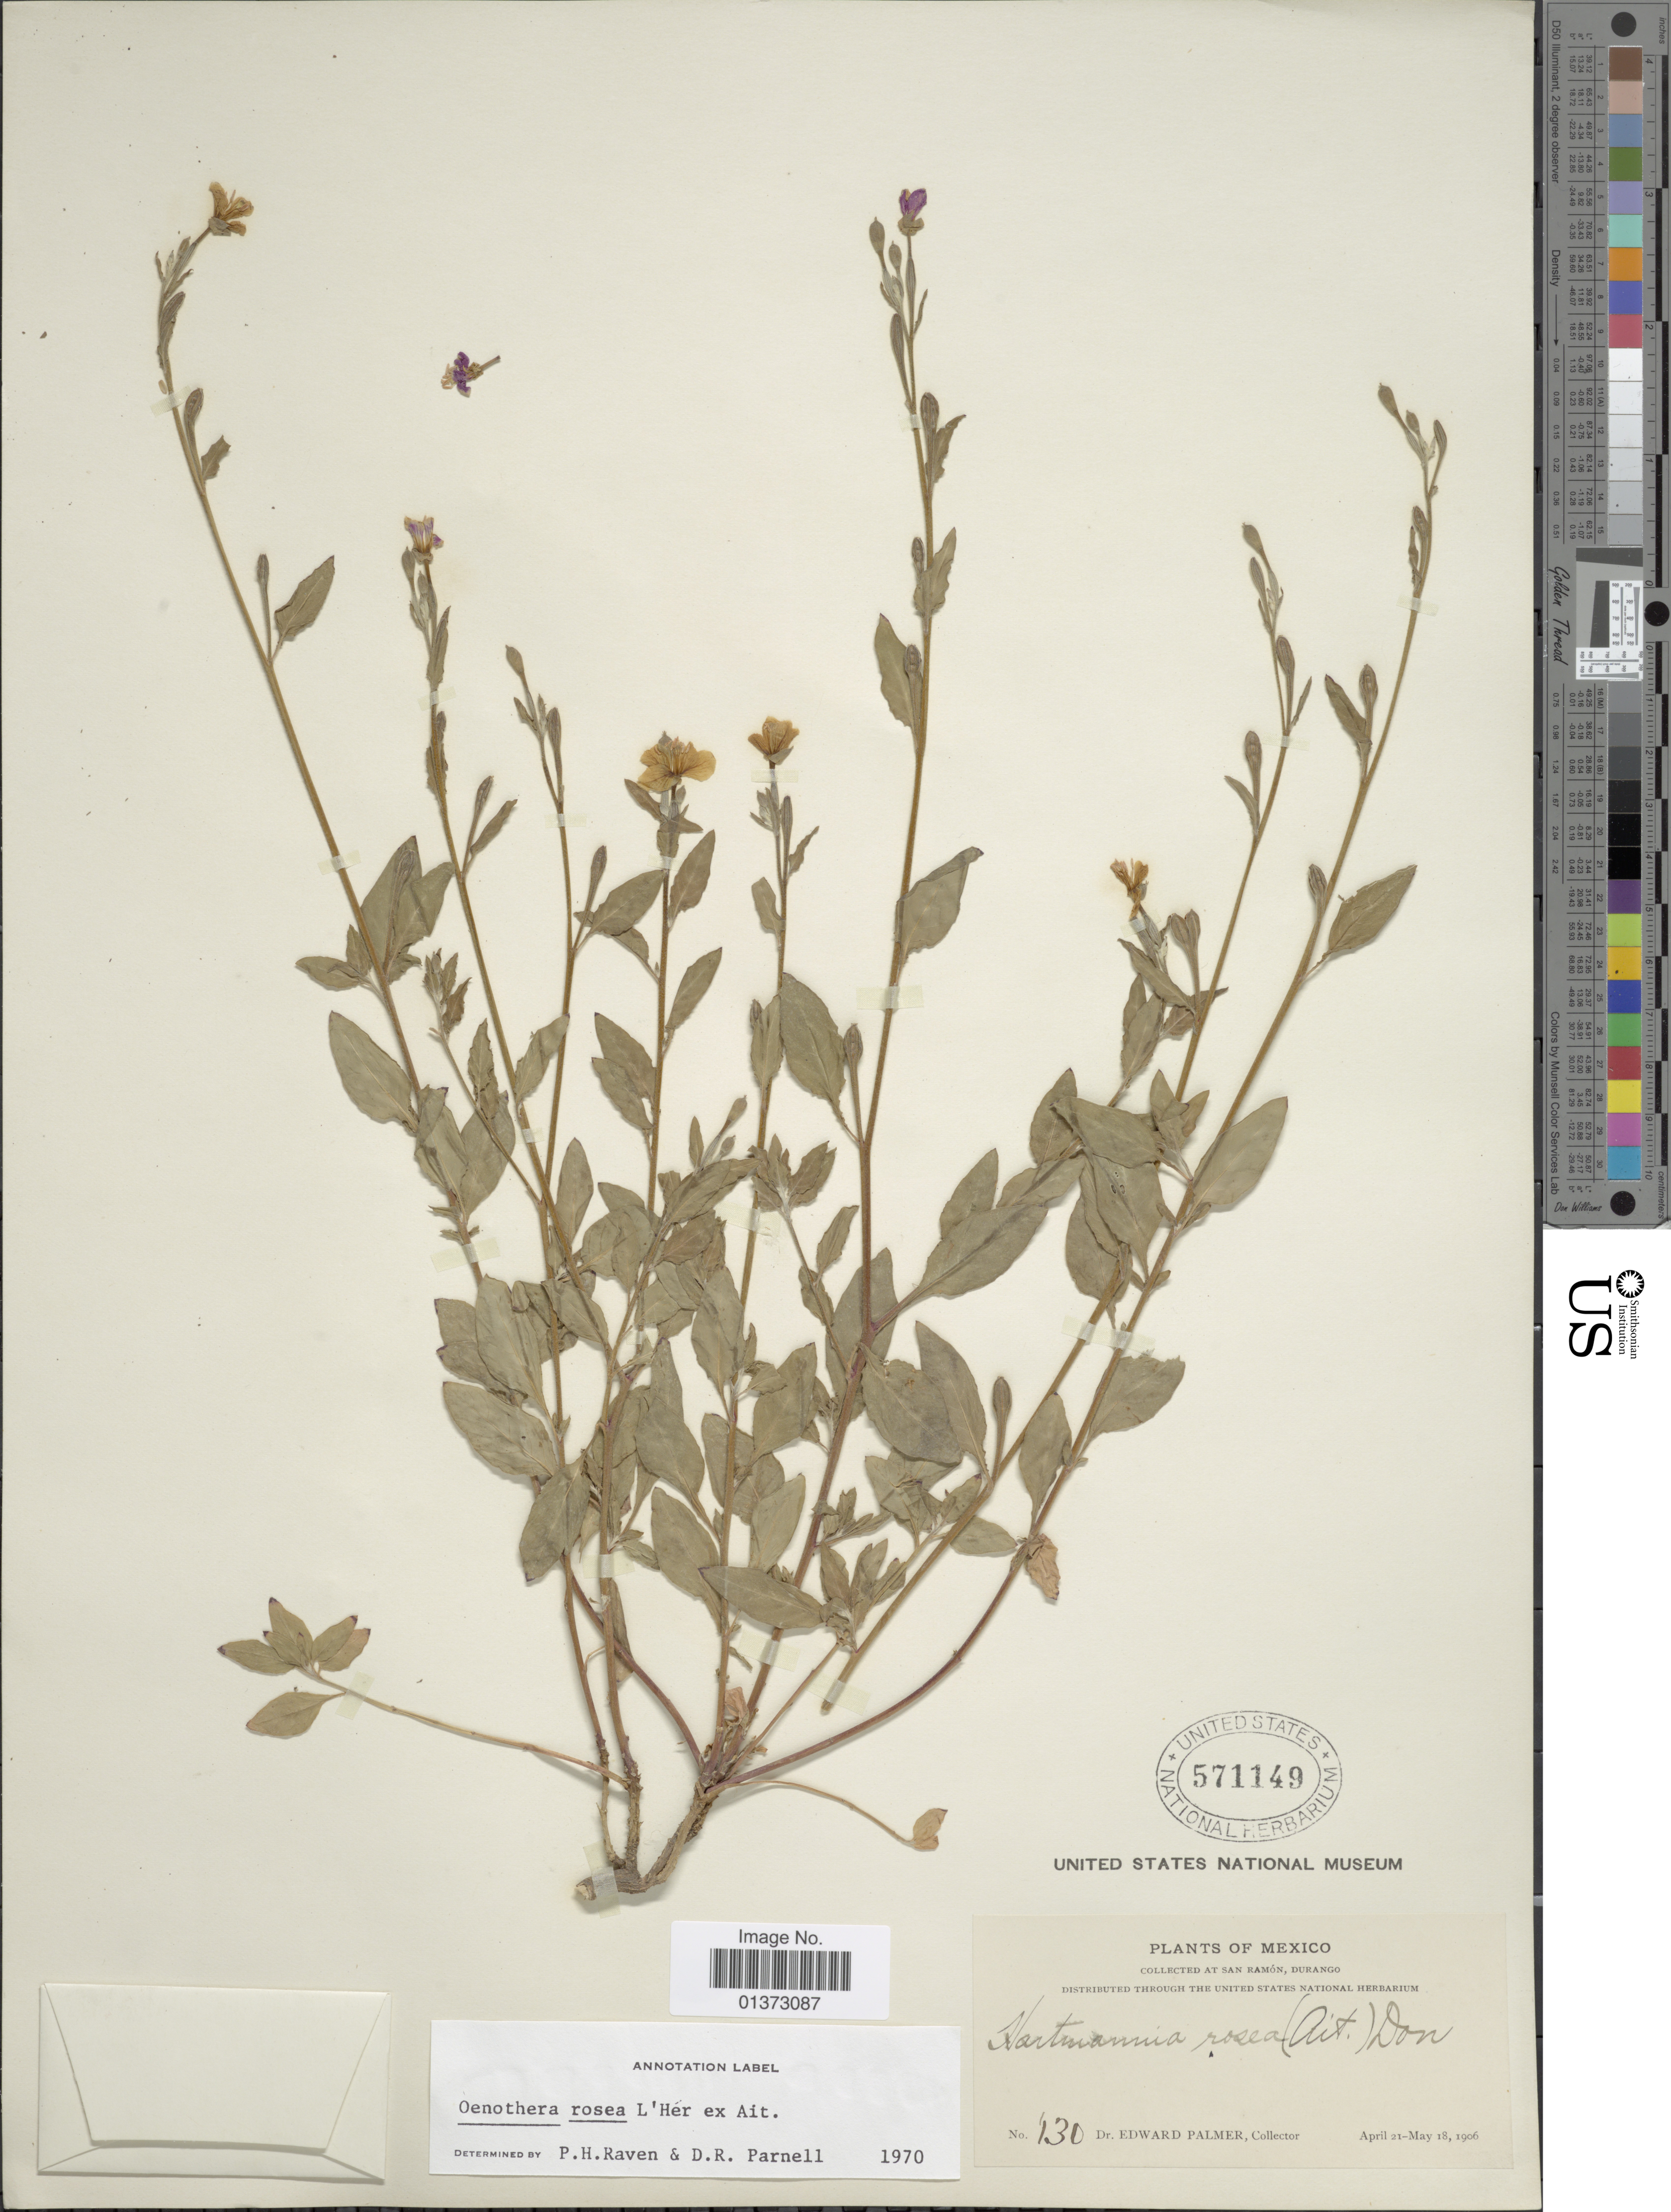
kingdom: Plantae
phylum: Tracheophyta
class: Magnoliopsida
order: Myrtales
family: Onagraceae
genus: Oenothera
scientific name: Oenothera rosea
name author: L'Hér. ex Aiton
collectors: E. Palmer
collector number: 130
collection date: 1906-04-21/1906-05-18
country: Mexico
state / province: Durango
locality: San Ramón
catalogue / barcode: US 571149